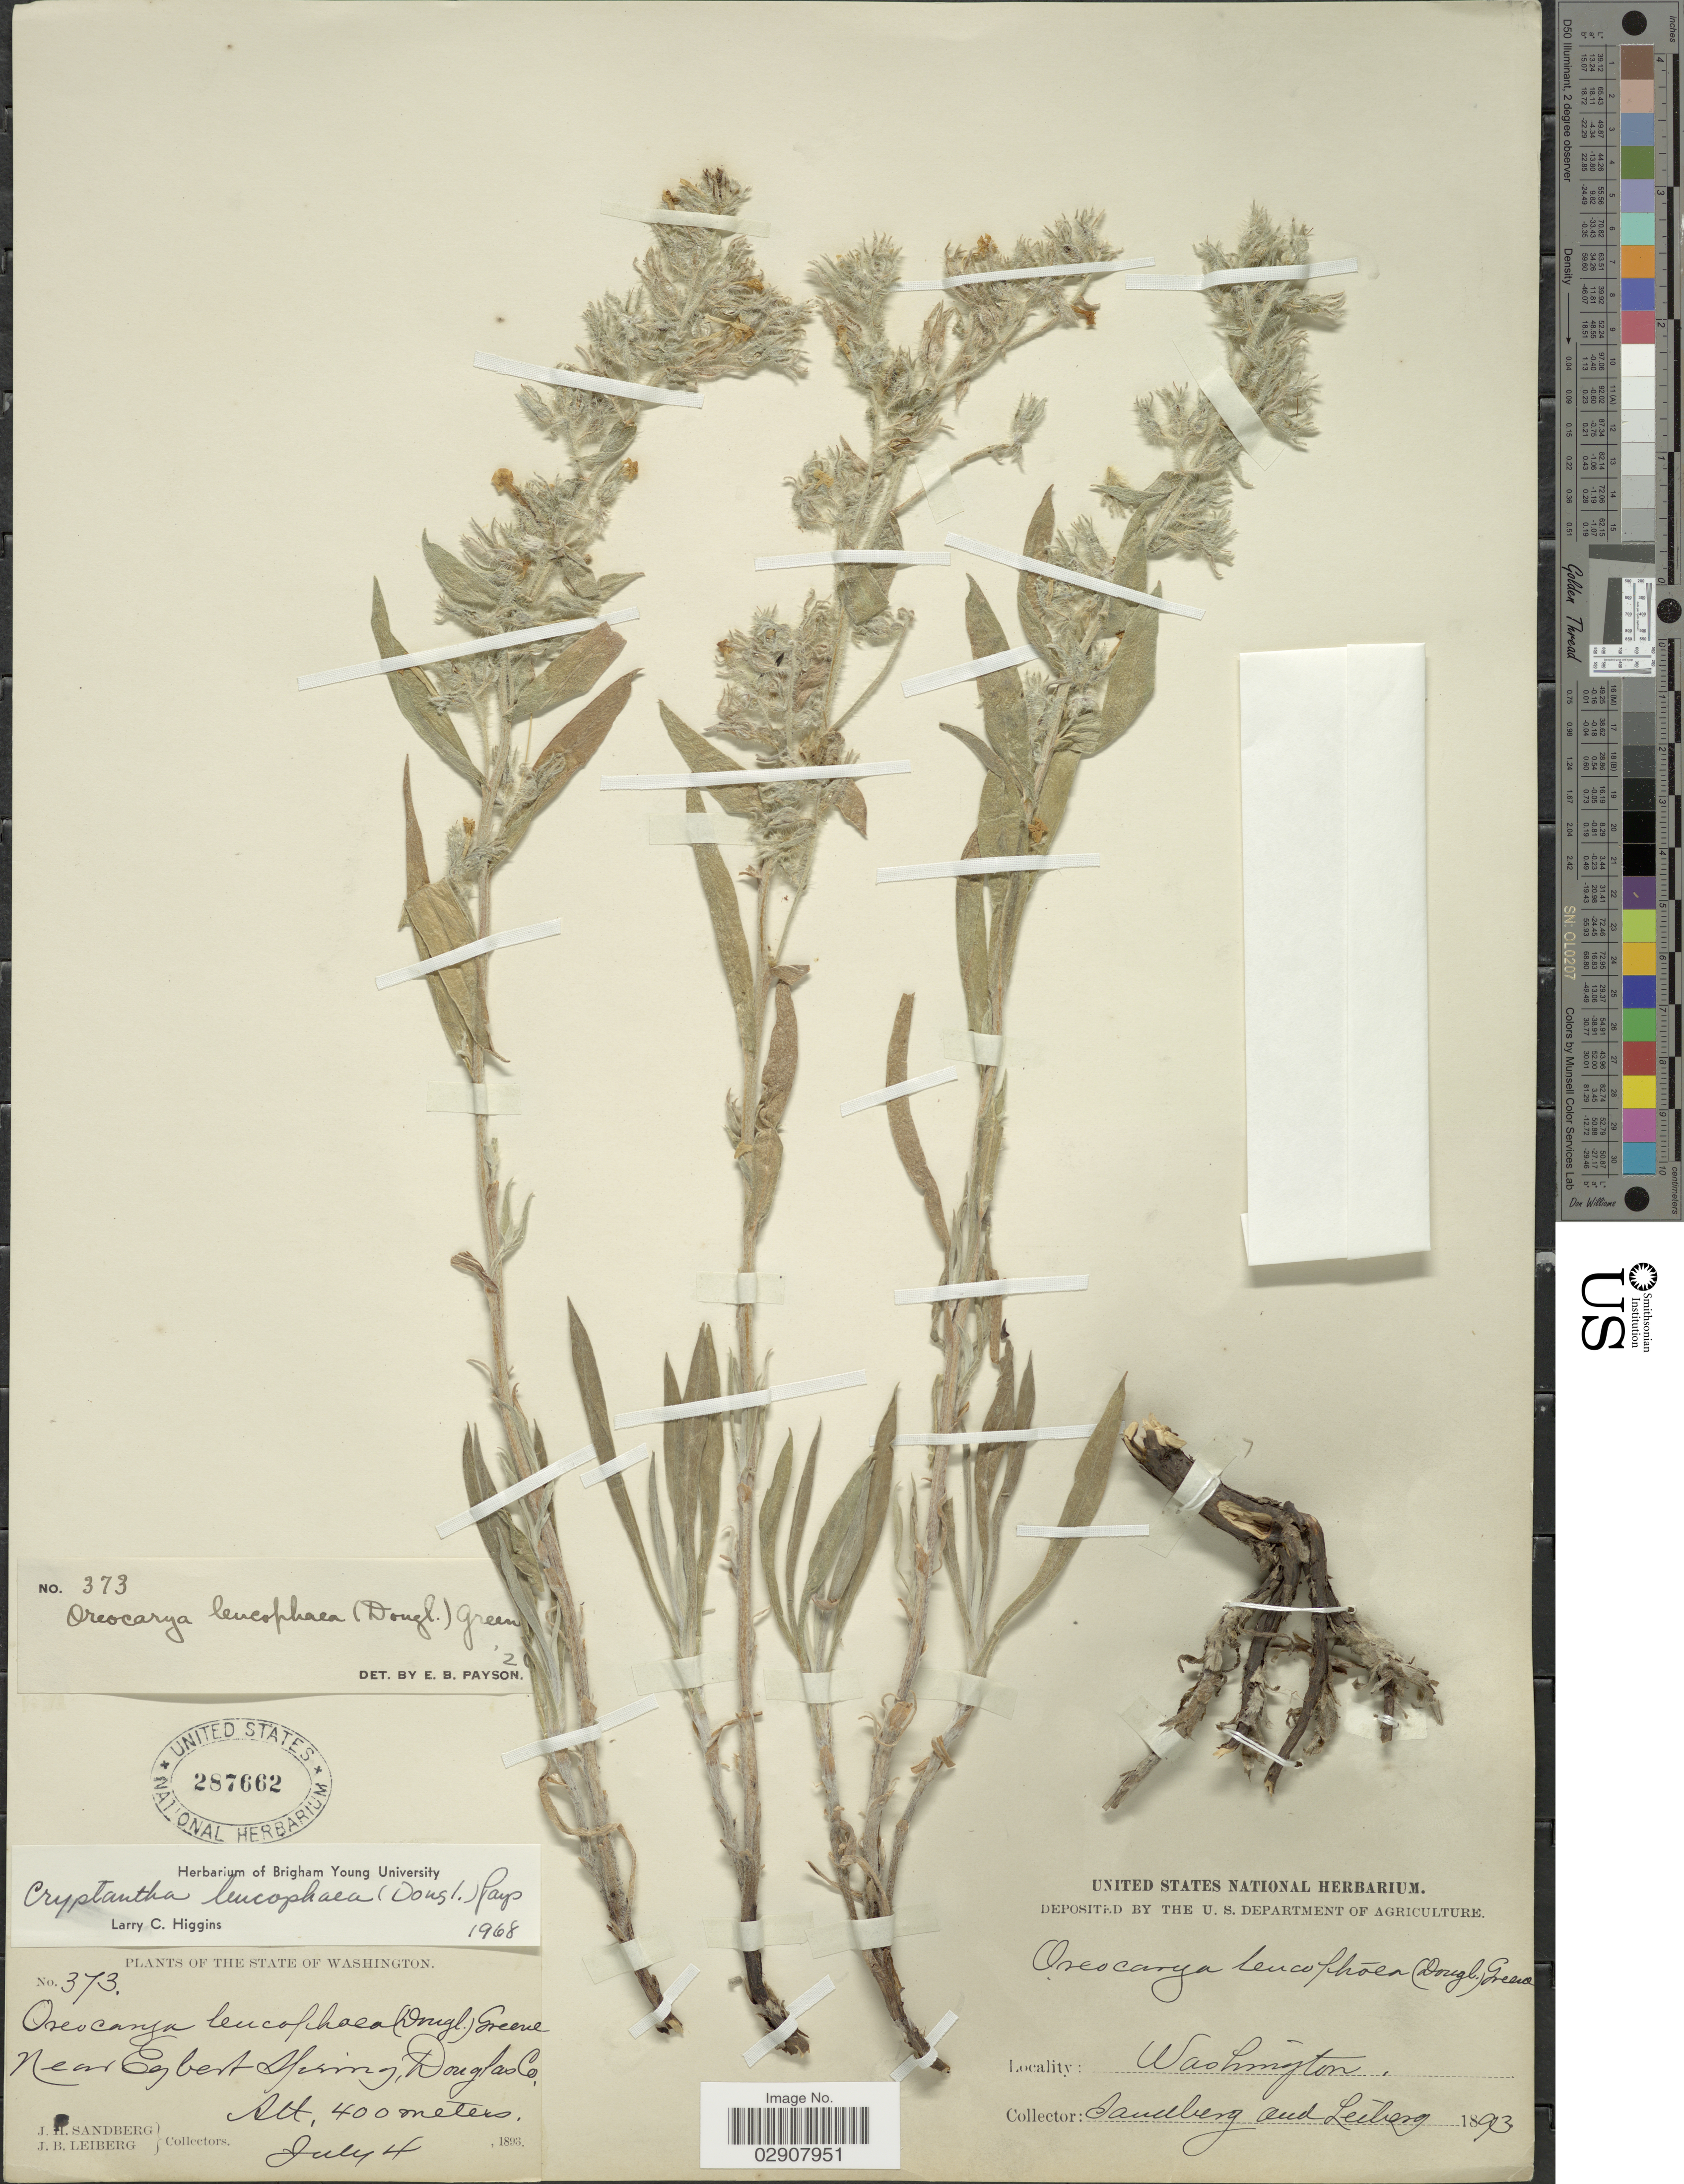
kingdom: Plantae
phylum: Tracheophyta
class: Magnoliopsida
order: Boraginales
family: Boraginaceae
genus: Cryptantha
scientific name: Cryptantha leucophaea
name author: (Douglas ex Lehm.) Payson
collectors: J. H. Sandberg & J. B. Leiberg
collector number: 373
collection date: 1893-07-04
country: United States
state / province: Washington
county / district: Douglas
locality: Near Egbert Spring, Douglas Co.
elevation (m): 400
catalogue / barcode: US 287662